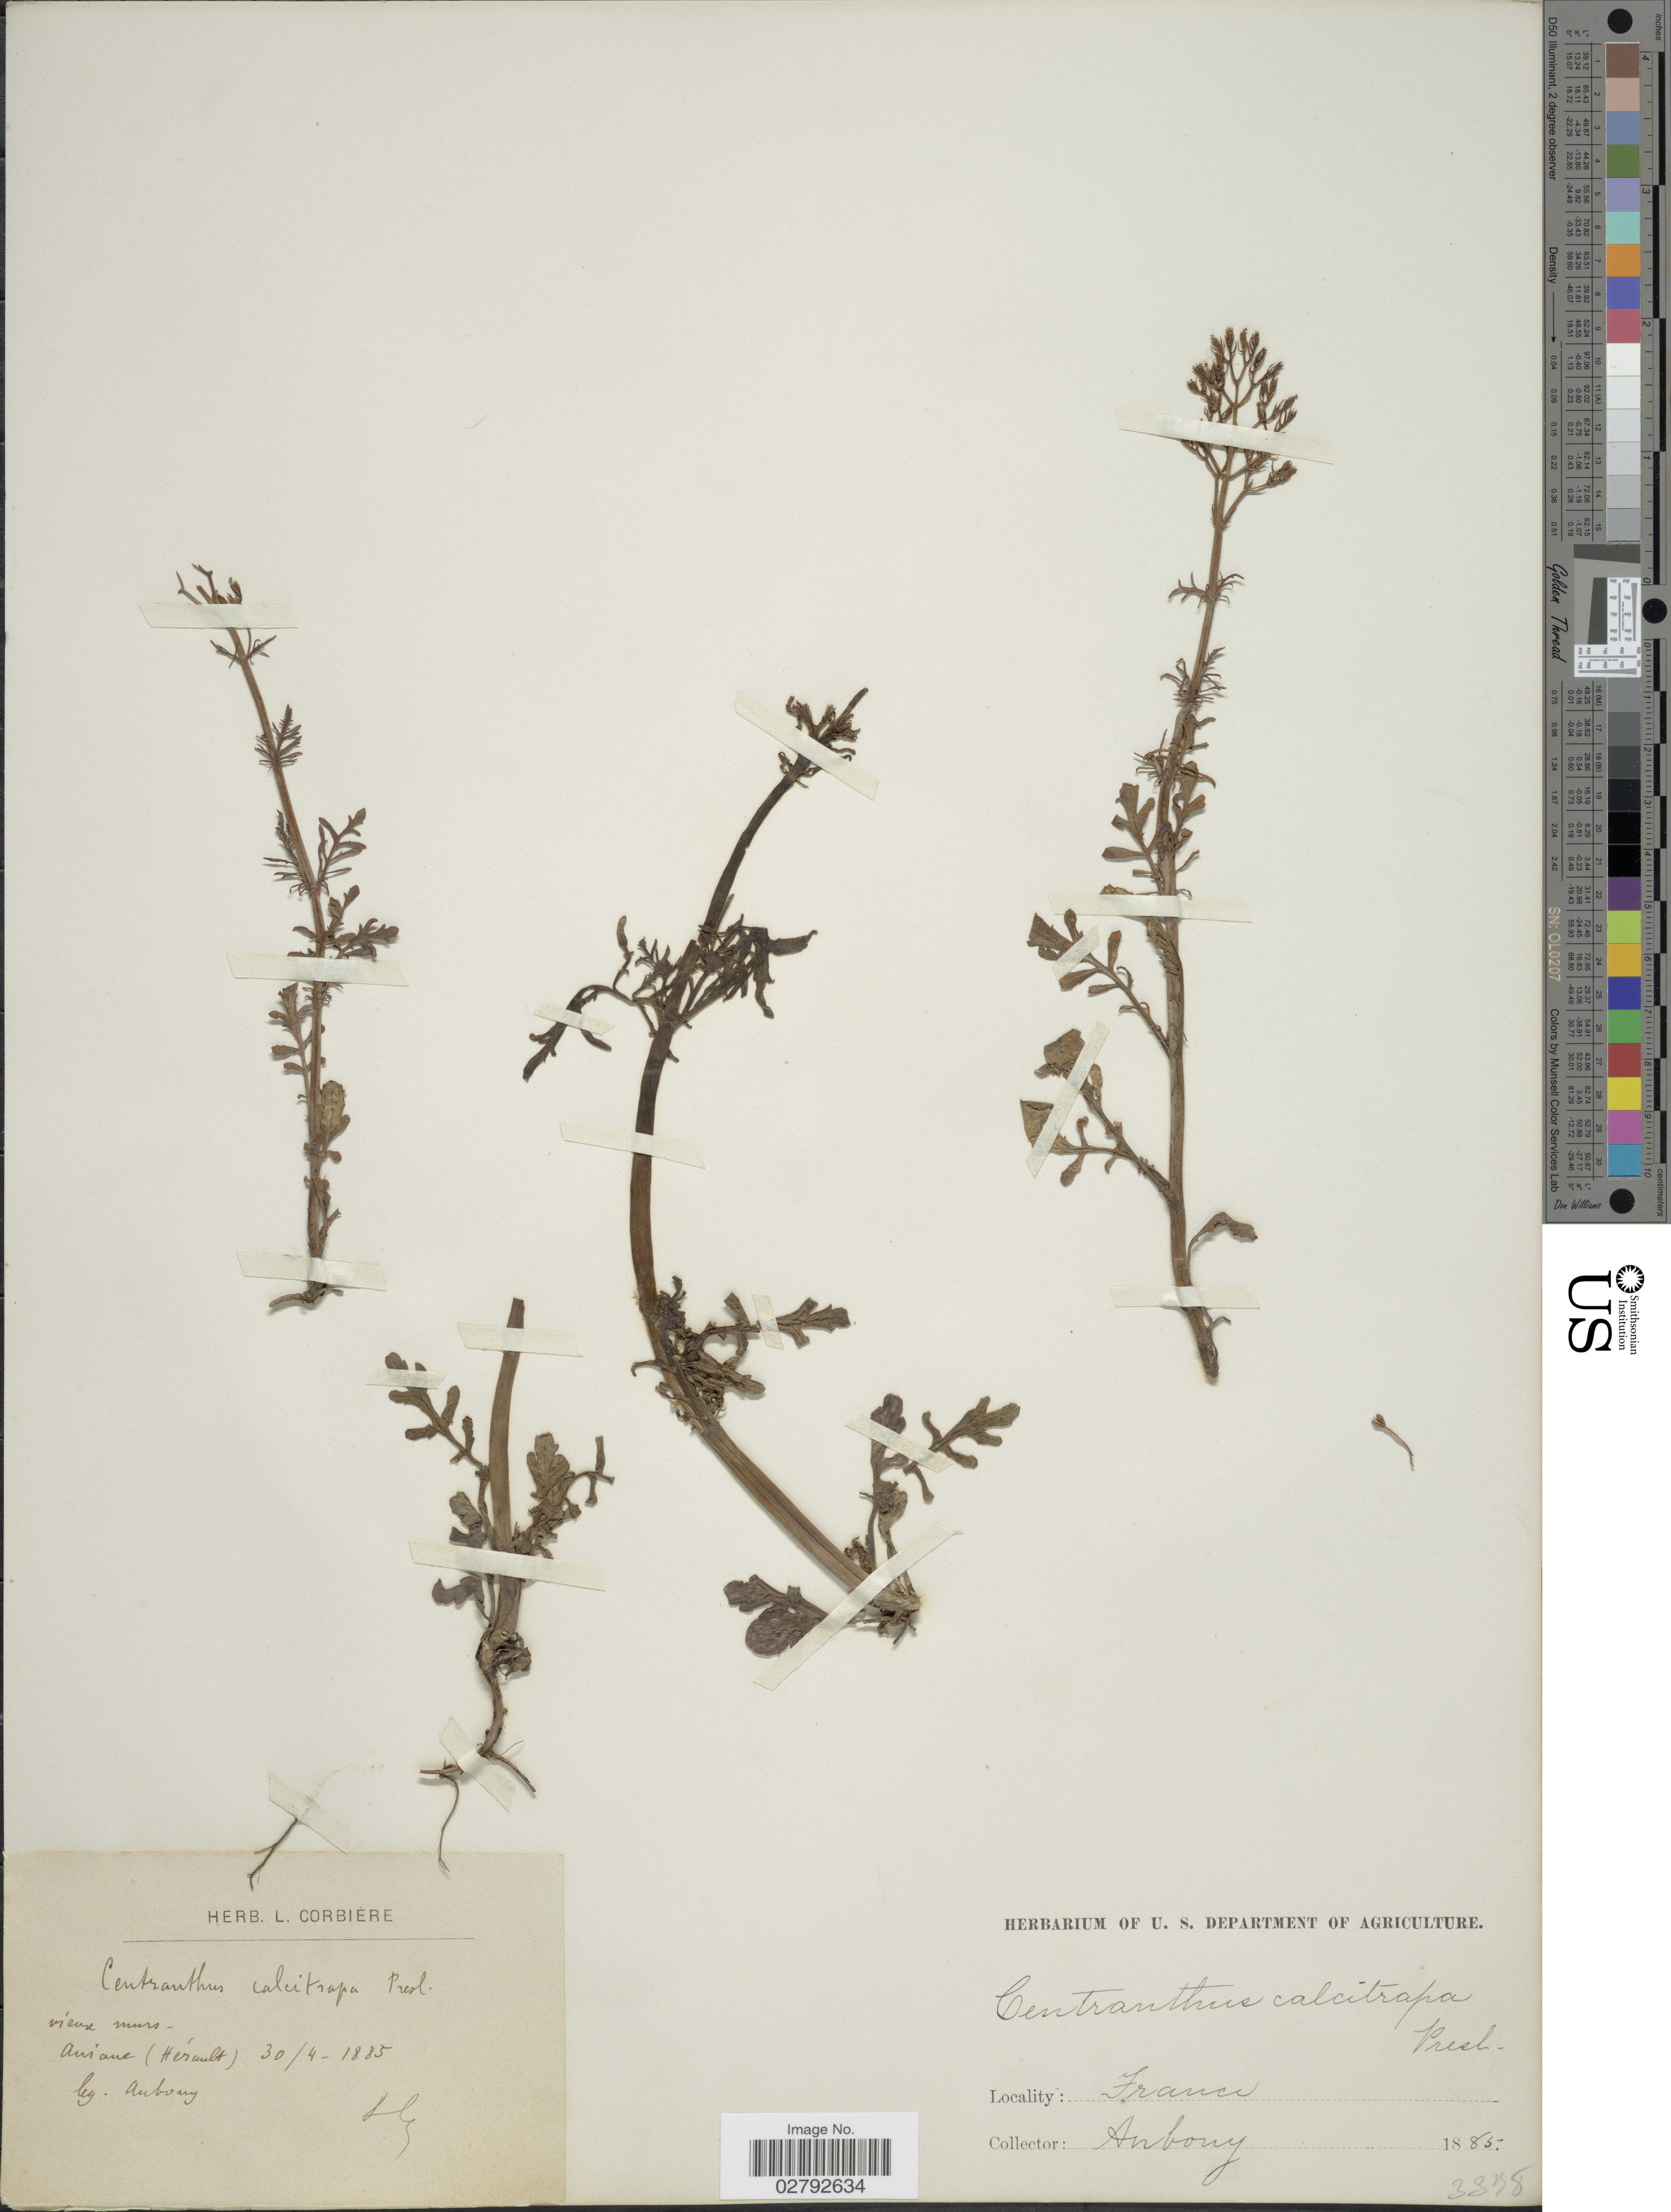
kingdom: Plantae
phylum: Tracheophyta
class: Magnoliopsida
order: Dipsacales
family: Caprifoliaceae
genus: Centranthus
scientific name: Centranthus calcitrapa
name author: DC.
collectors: -. Anbouy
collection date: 1885-04-30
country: France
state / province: Occitanie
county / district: Hérault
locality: Aniane (Hérault)